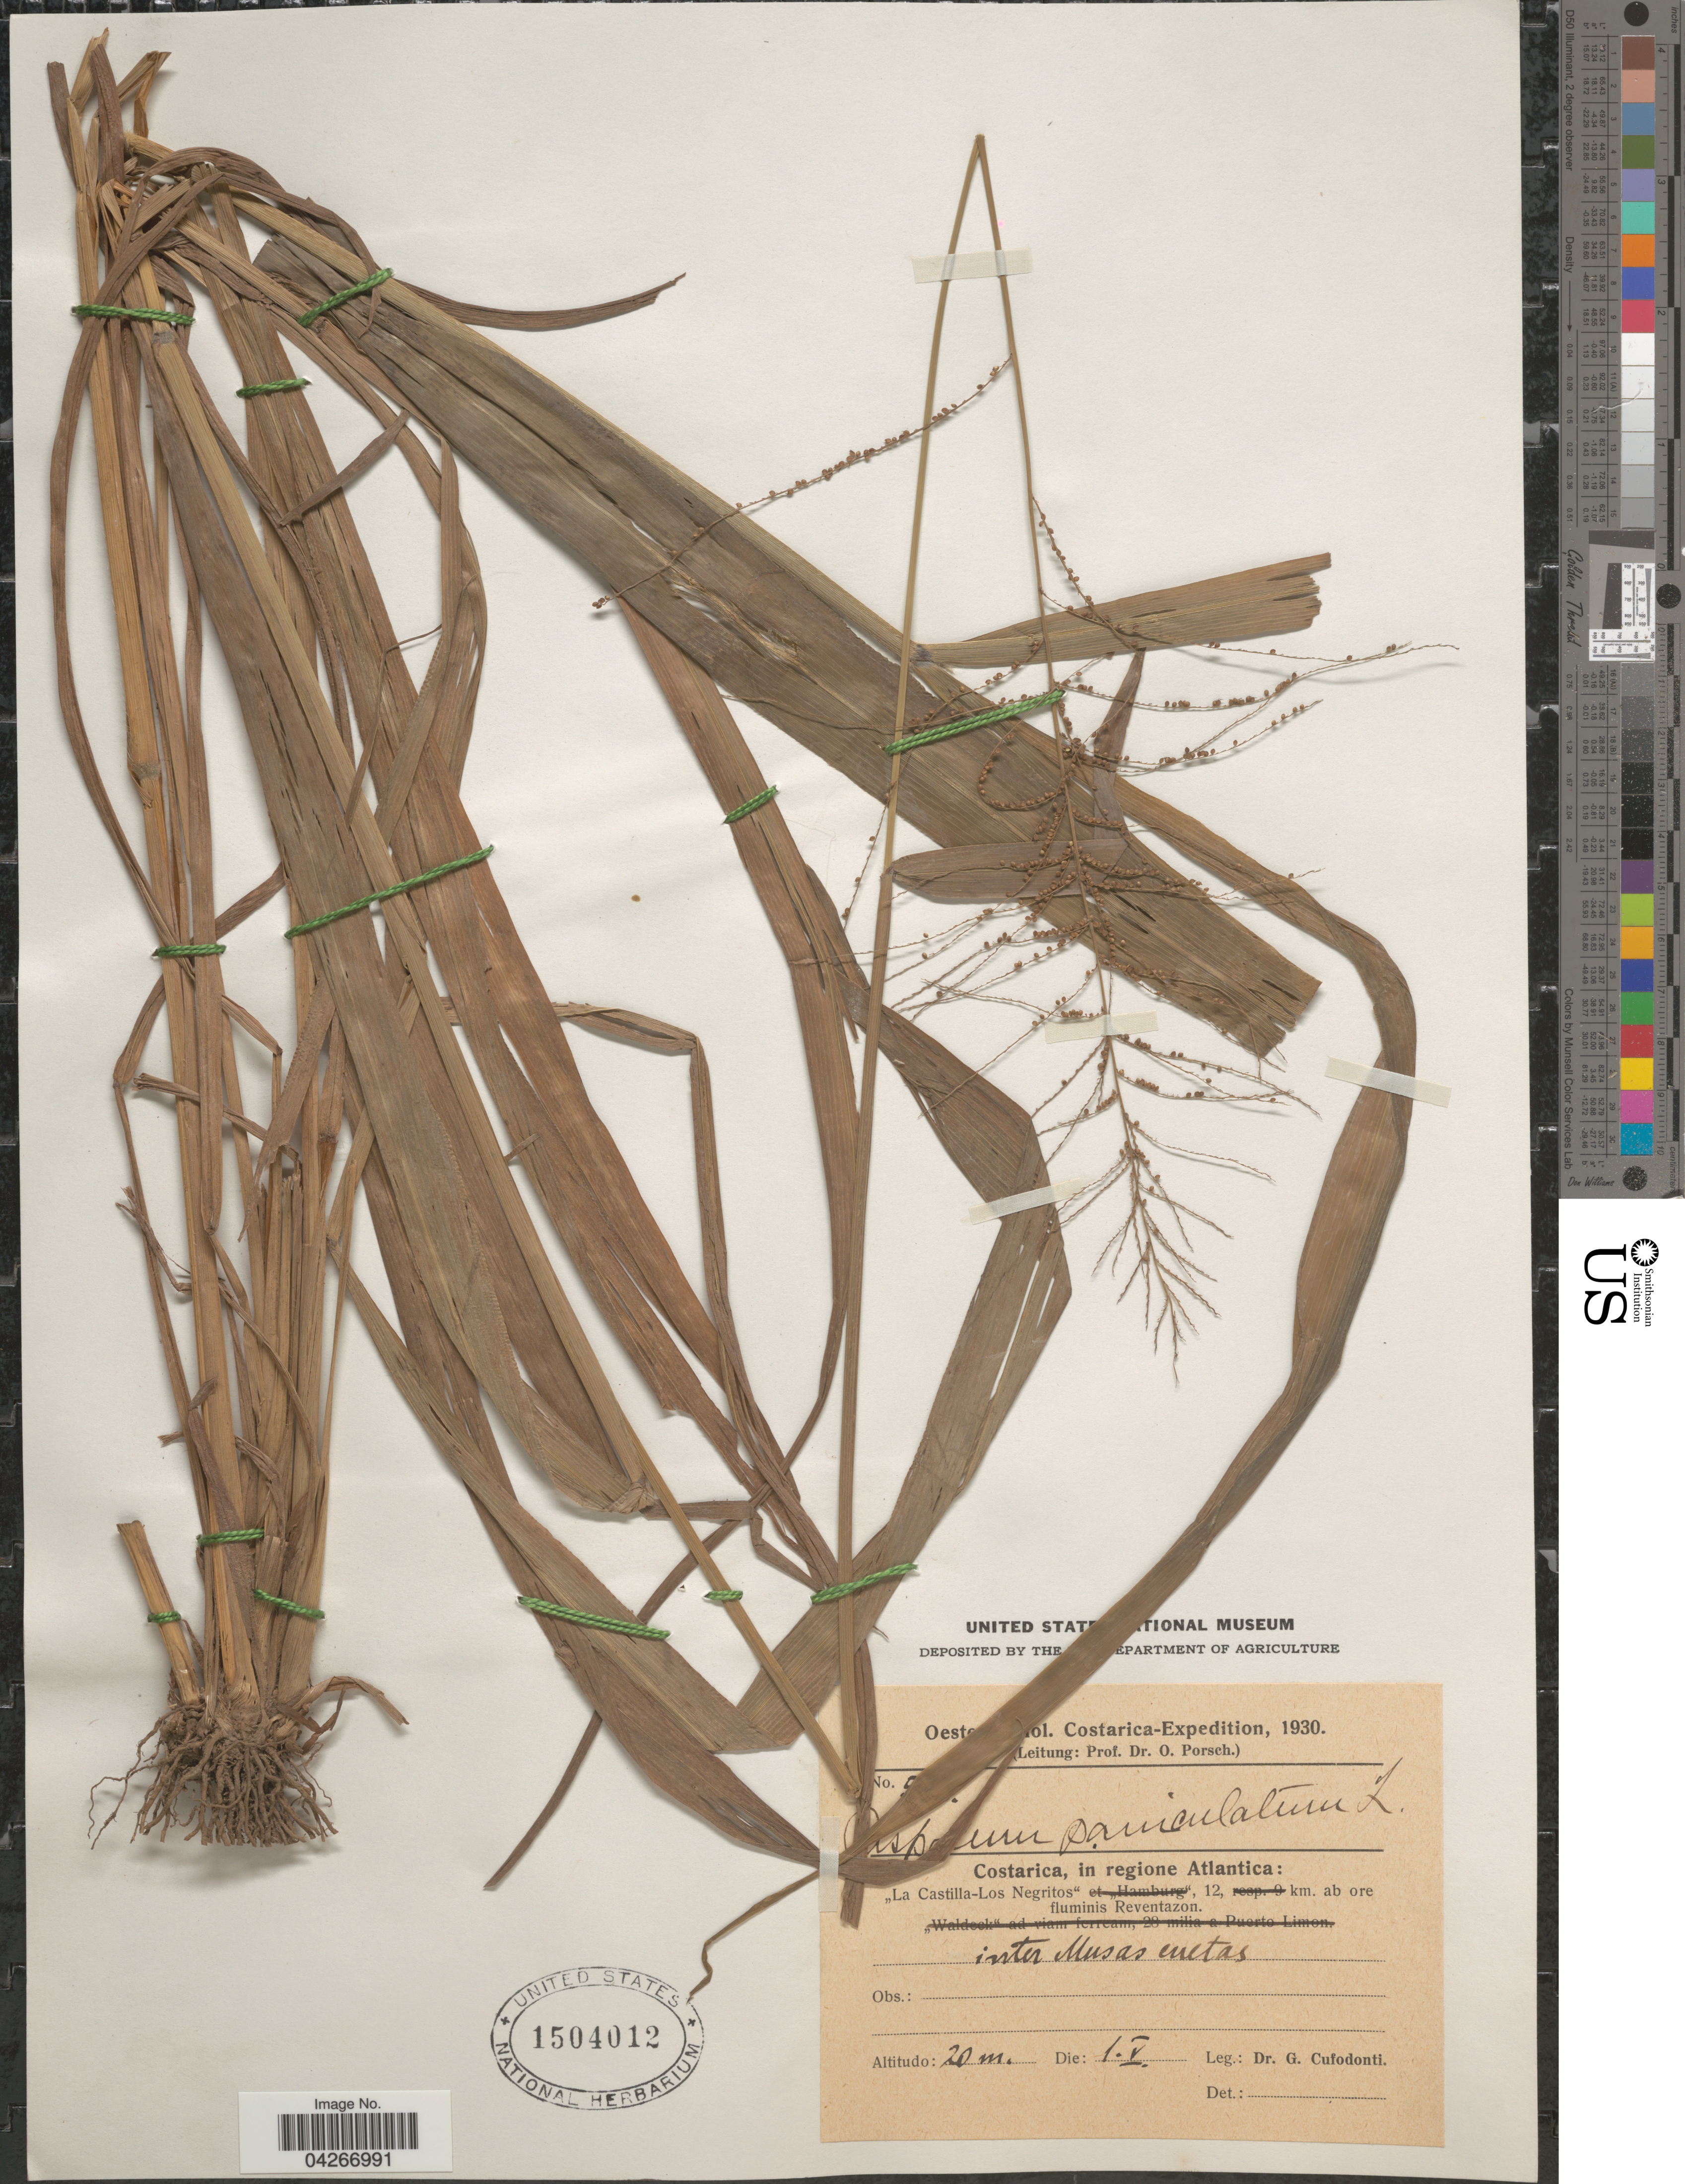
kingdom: Plantae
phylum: Tracheophyta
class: Liliopsida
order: Poales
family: Poaceae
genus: Paspalum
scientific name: Paspalum paniculatum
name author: L.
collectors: G. Cufodonti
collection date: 1930-05-01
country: Costa Rica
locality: Coastarica-Expedition, 1930. In regione Atlantica: "Las Castilla Negritos", 12 km. ab ore fluminis Reventazon.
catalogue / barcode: US 1504012